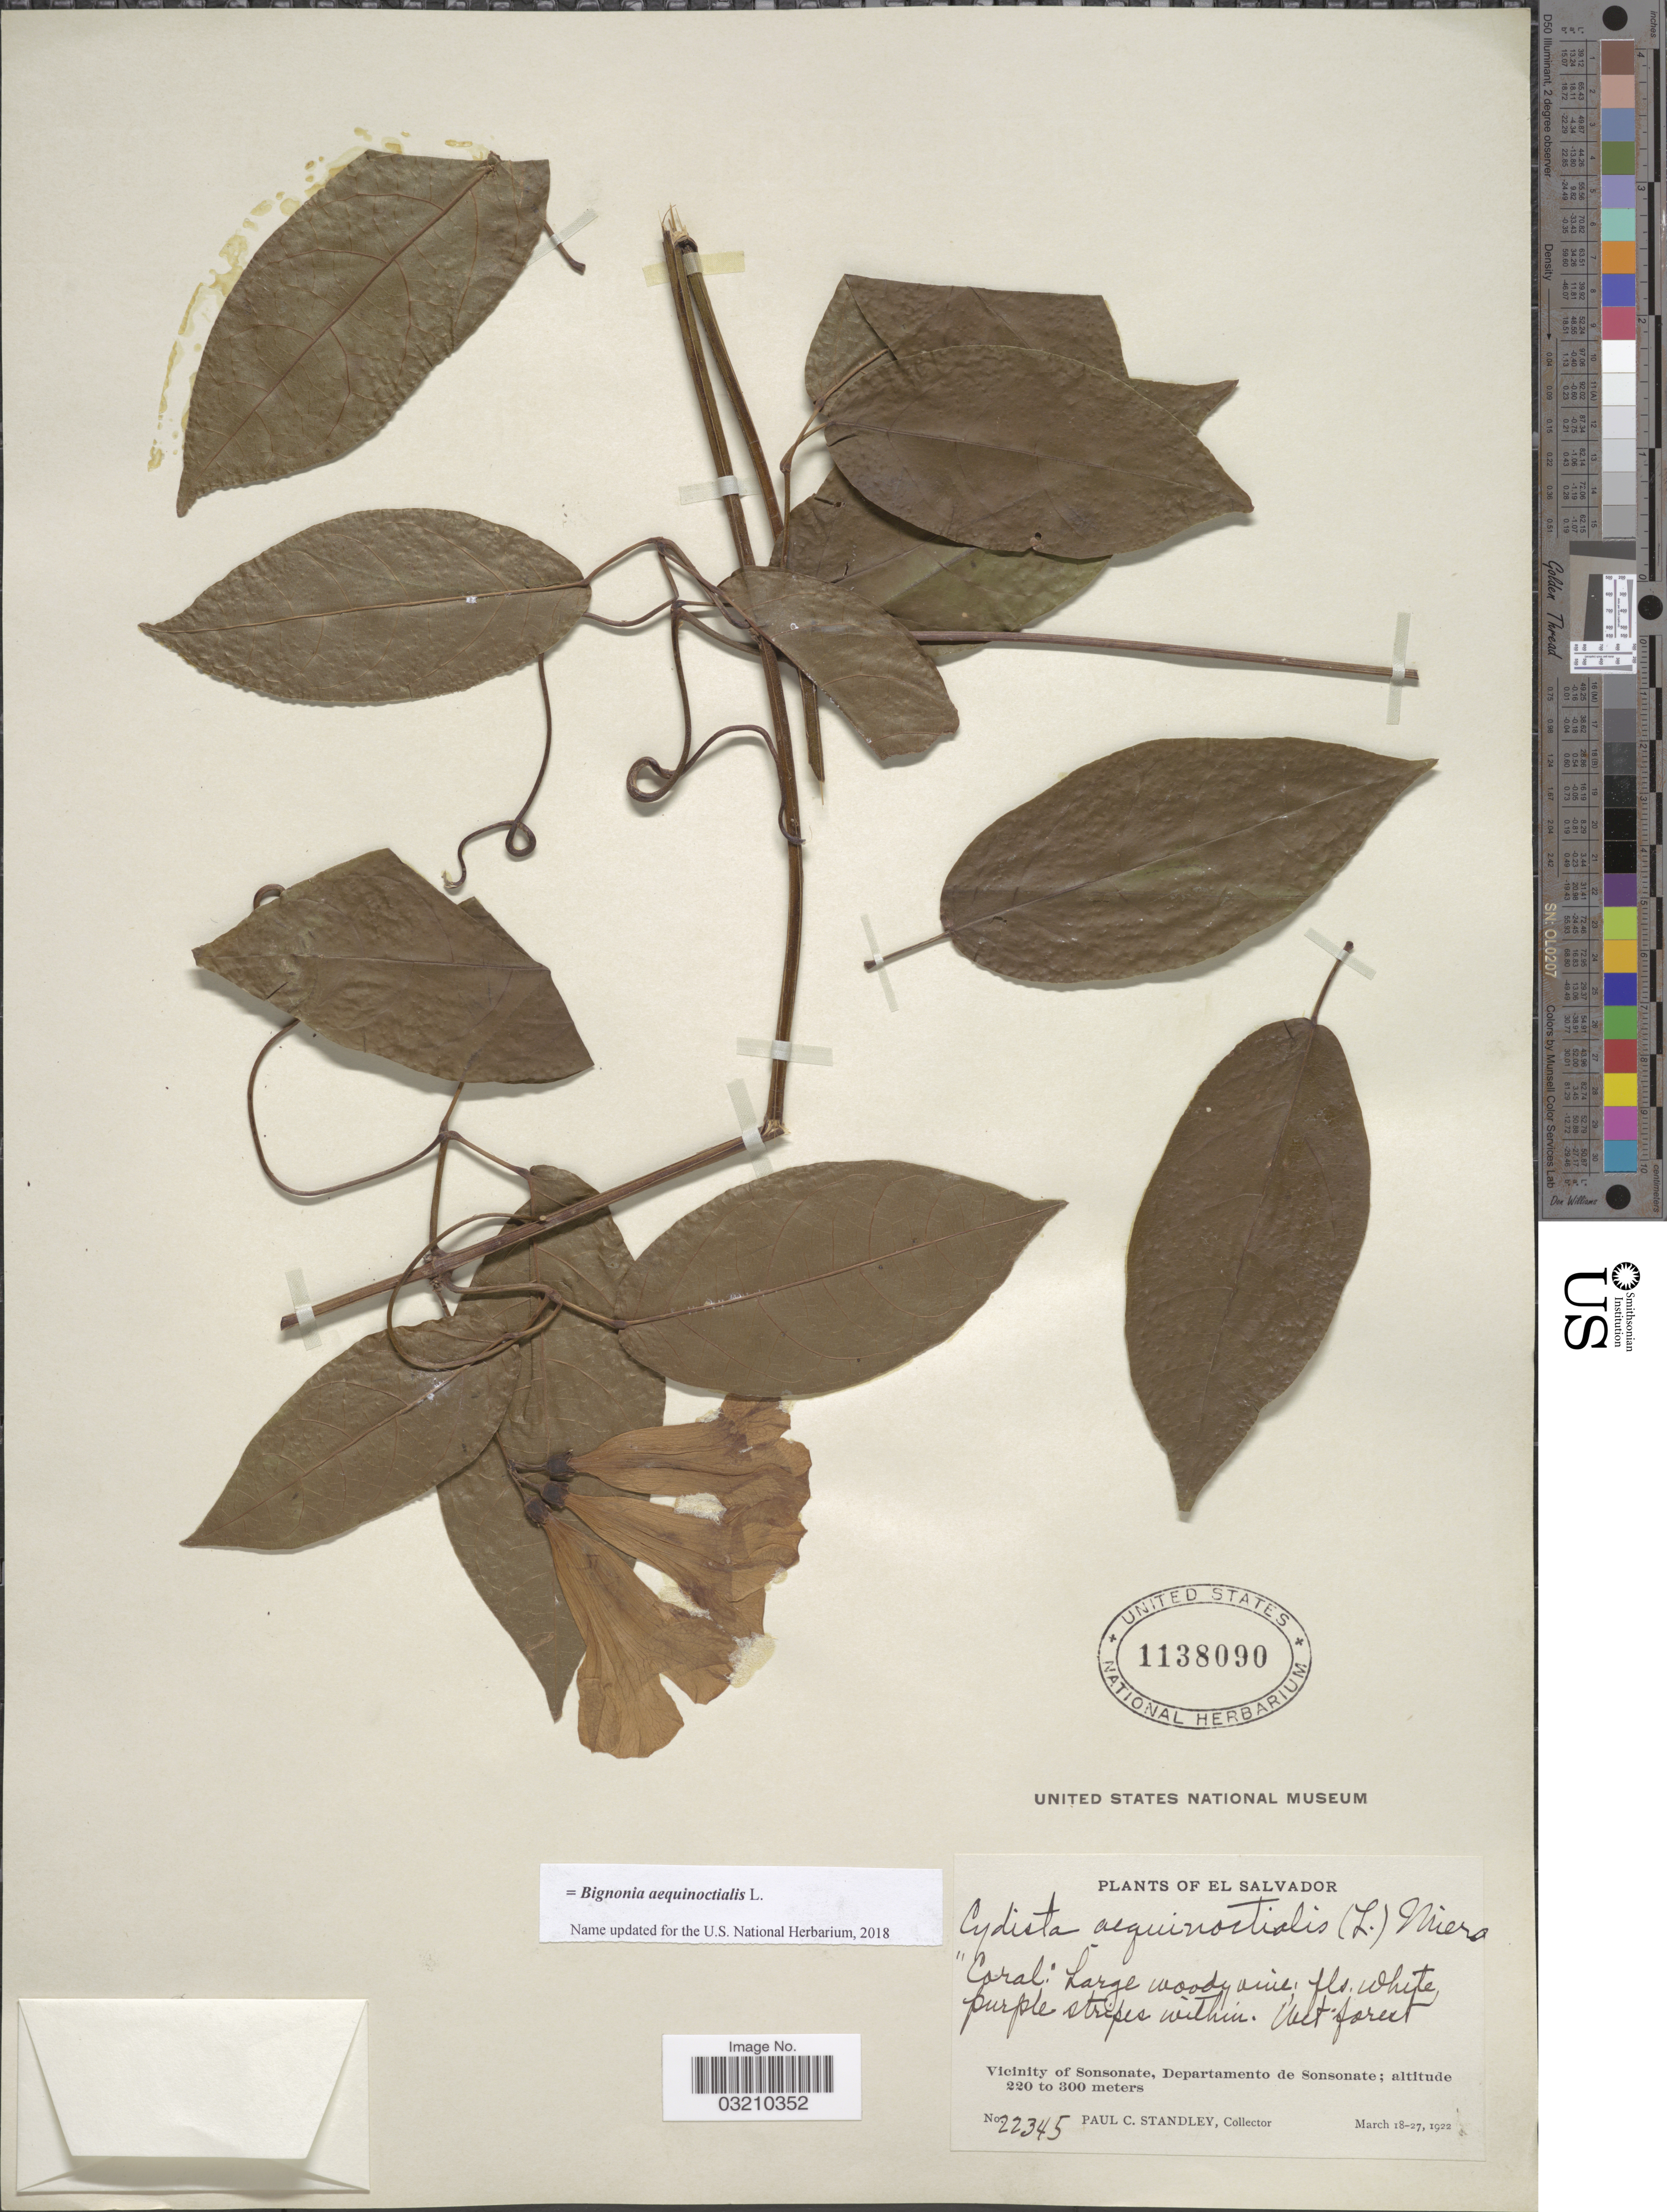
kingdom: Plantae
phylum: Tracheophyta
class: Magnoliopsida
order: Lamiales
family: Bignoniaceae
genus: Bignonia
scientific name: Bignonia aequinoctialis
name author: L.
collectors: P. C. Standley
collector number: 22345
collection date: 1922-03-18/1922-03-27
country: El Salvador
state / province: Sonsonate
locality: Vicinity of Sonsonate, Departamento de Sonsonate.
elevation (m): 220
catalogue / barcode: US 1138090